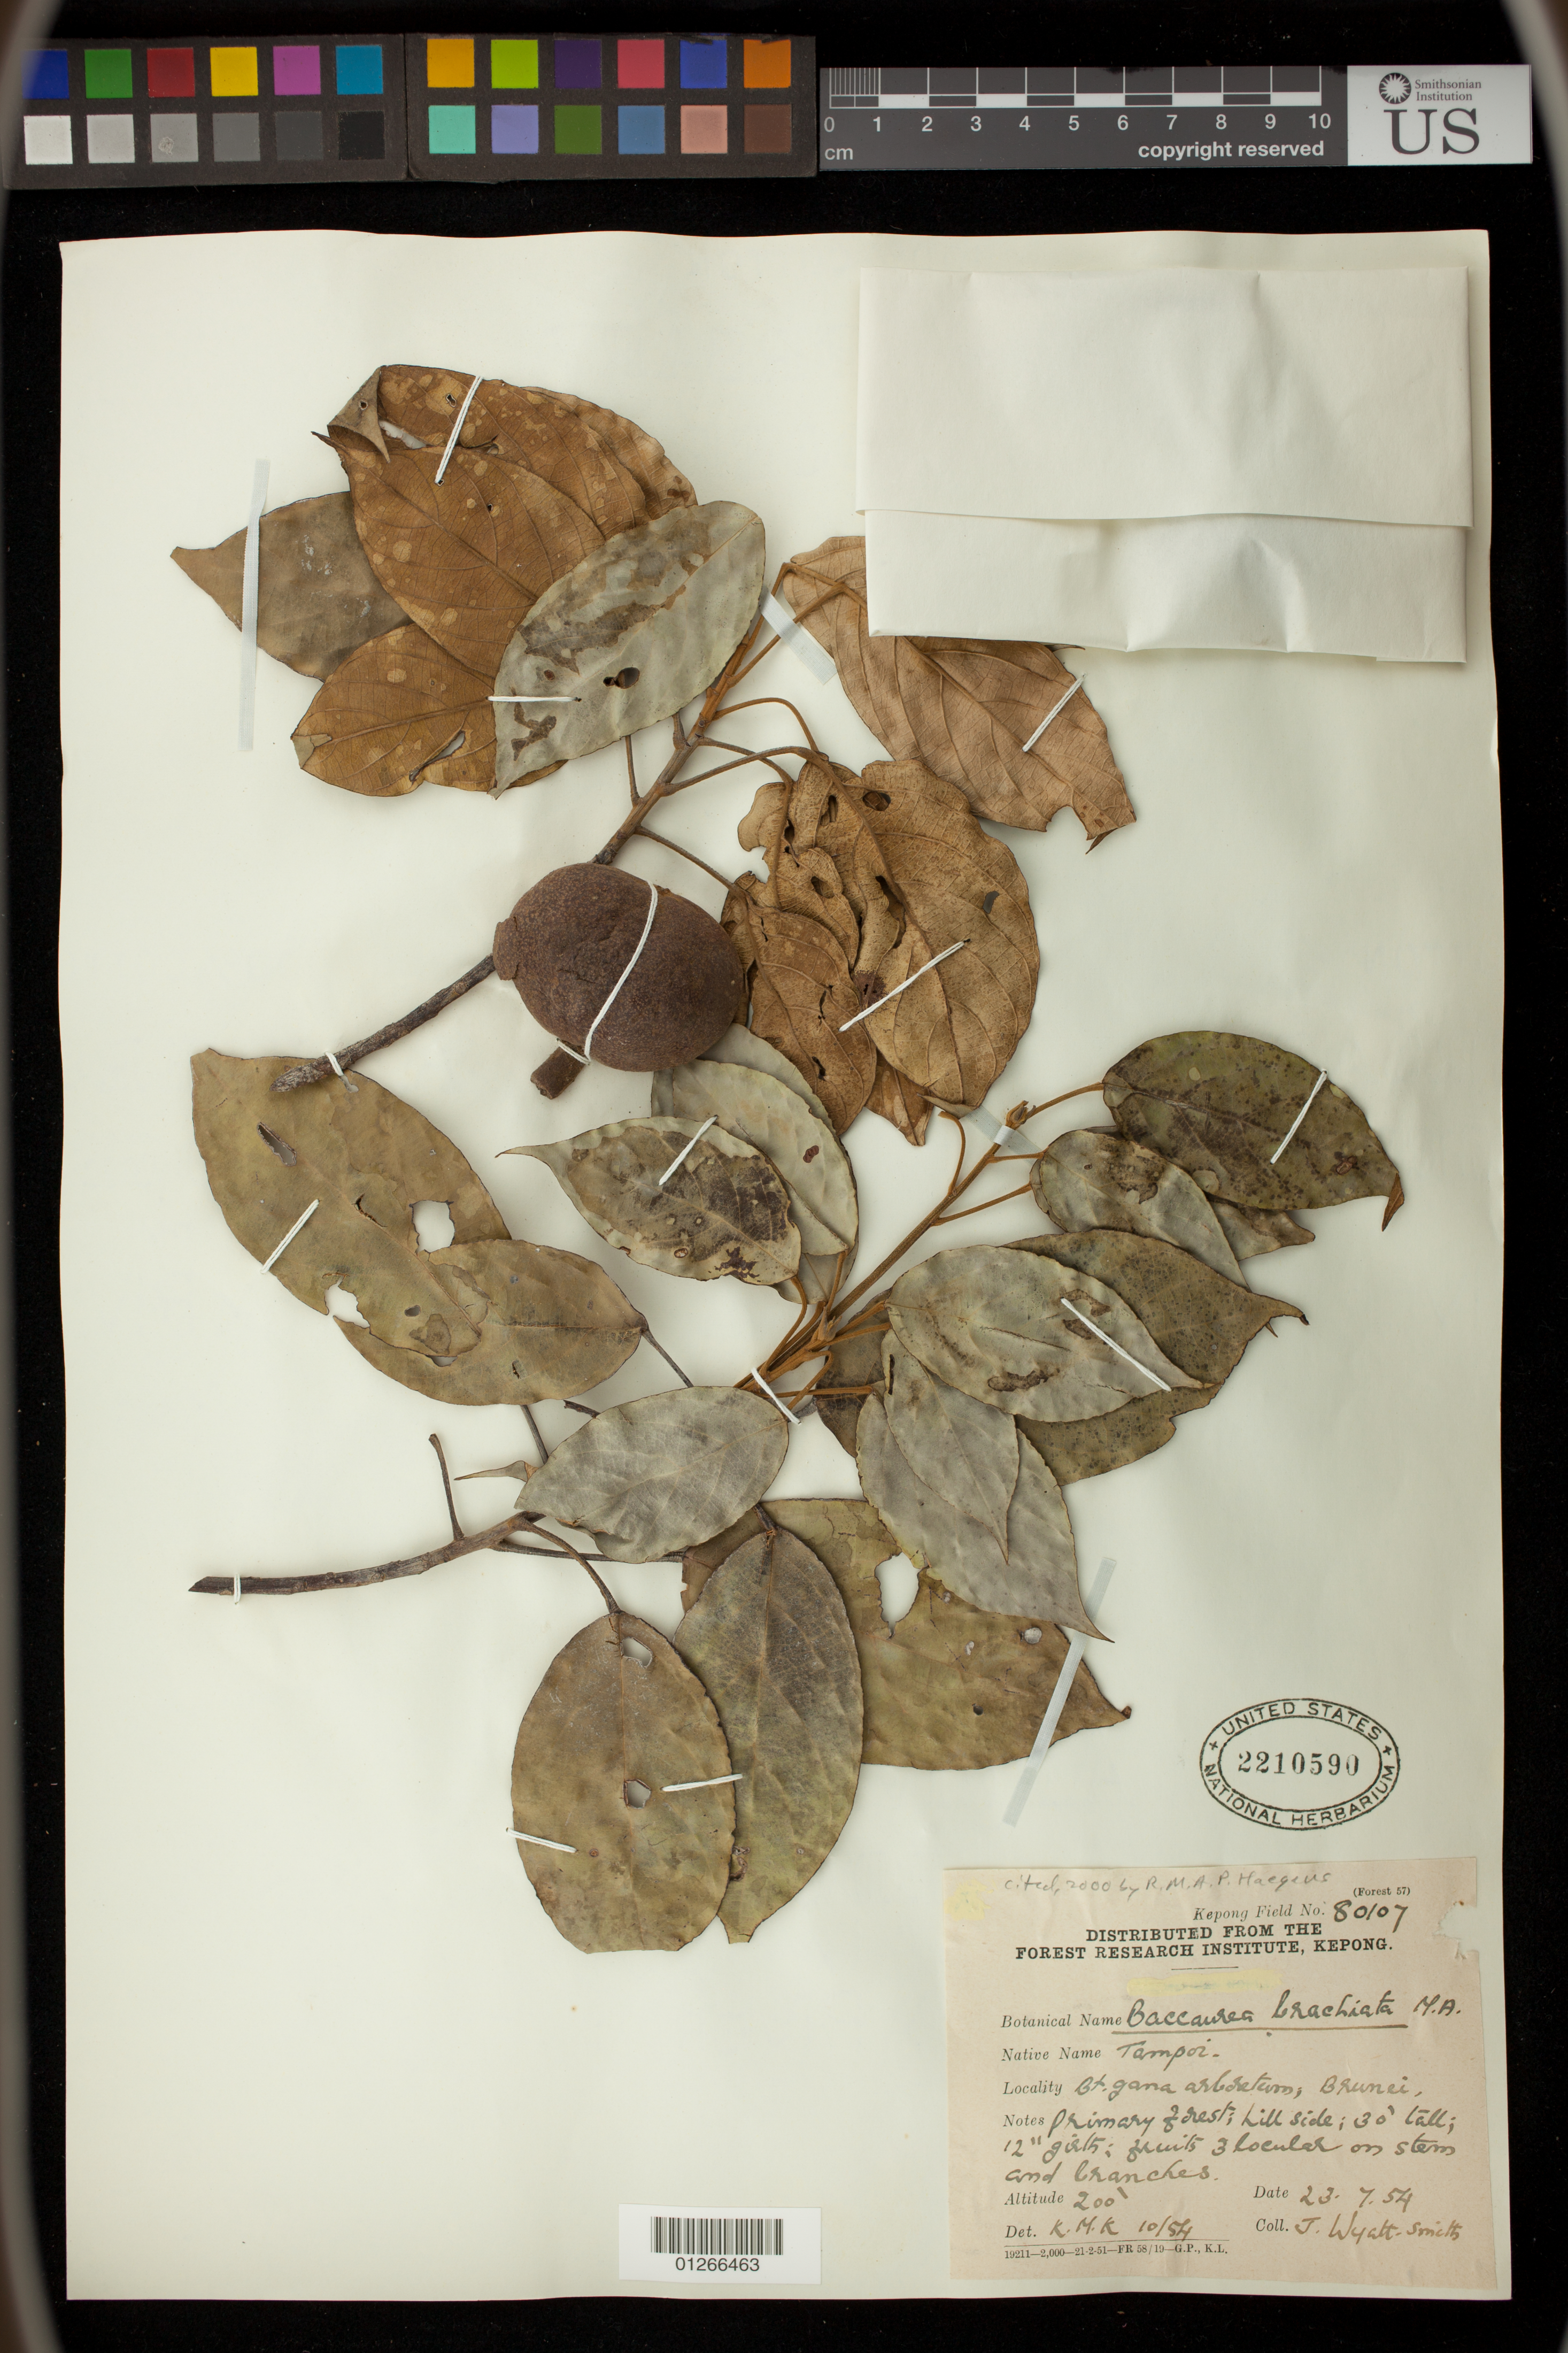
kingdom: Plantae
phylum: Tracheophyta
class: Magnoliopsida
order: Malpighiales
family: Phyllanthaceae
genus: Baccaurea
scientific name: Baccaurea bracteata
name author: Müll. Arg.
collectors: J. Wyatt-Smith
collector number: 80107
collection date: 1954-07-23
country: Brunei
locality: Bt. gana arboretum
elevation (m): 61